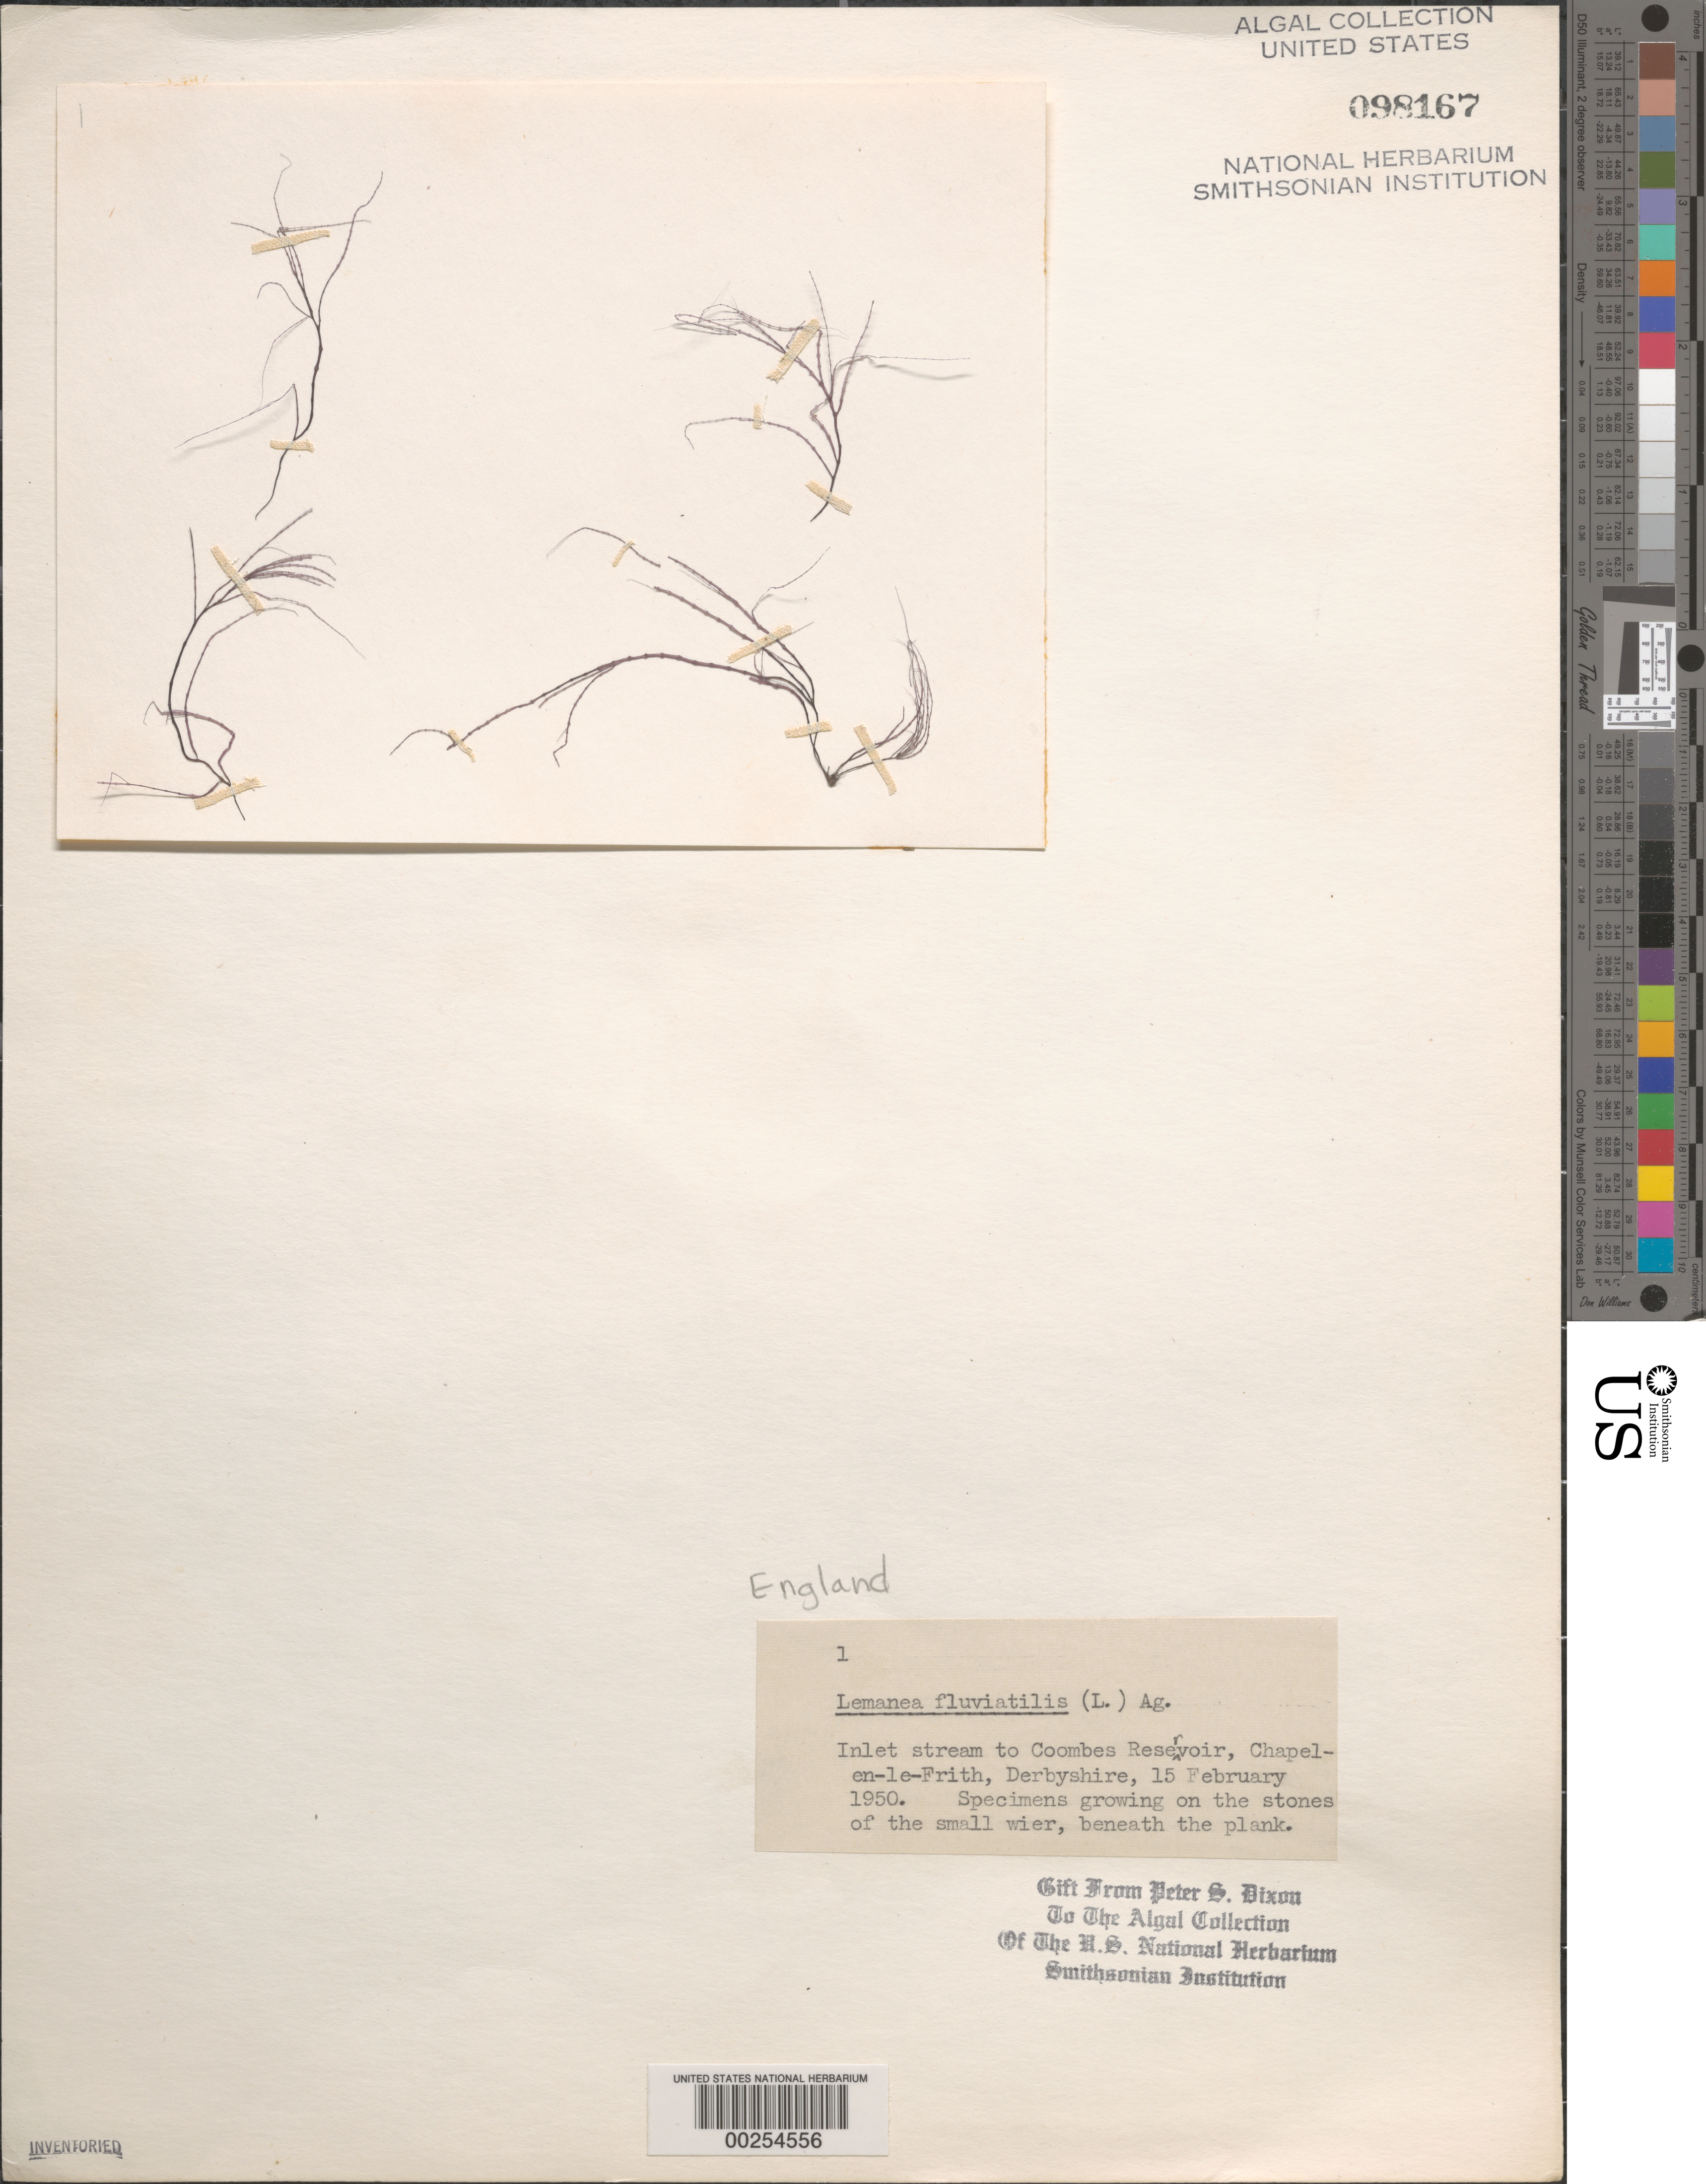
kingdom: Plantae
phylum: Rhodophyta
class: Florideophyceae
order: Batrachospermales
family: Lemaneaceae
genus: Lemanea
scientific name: Lemanea fluviatilis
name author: (L.) C. Agardh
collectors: P. S. Dixon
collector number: PSD 1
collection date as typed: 15 Feb 1950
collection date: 1950-02-15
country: United Kingdom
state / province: England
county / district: Derbyshire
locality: Coombes Reservoir, Chapel-en-le-Frith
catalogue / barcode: US 98167